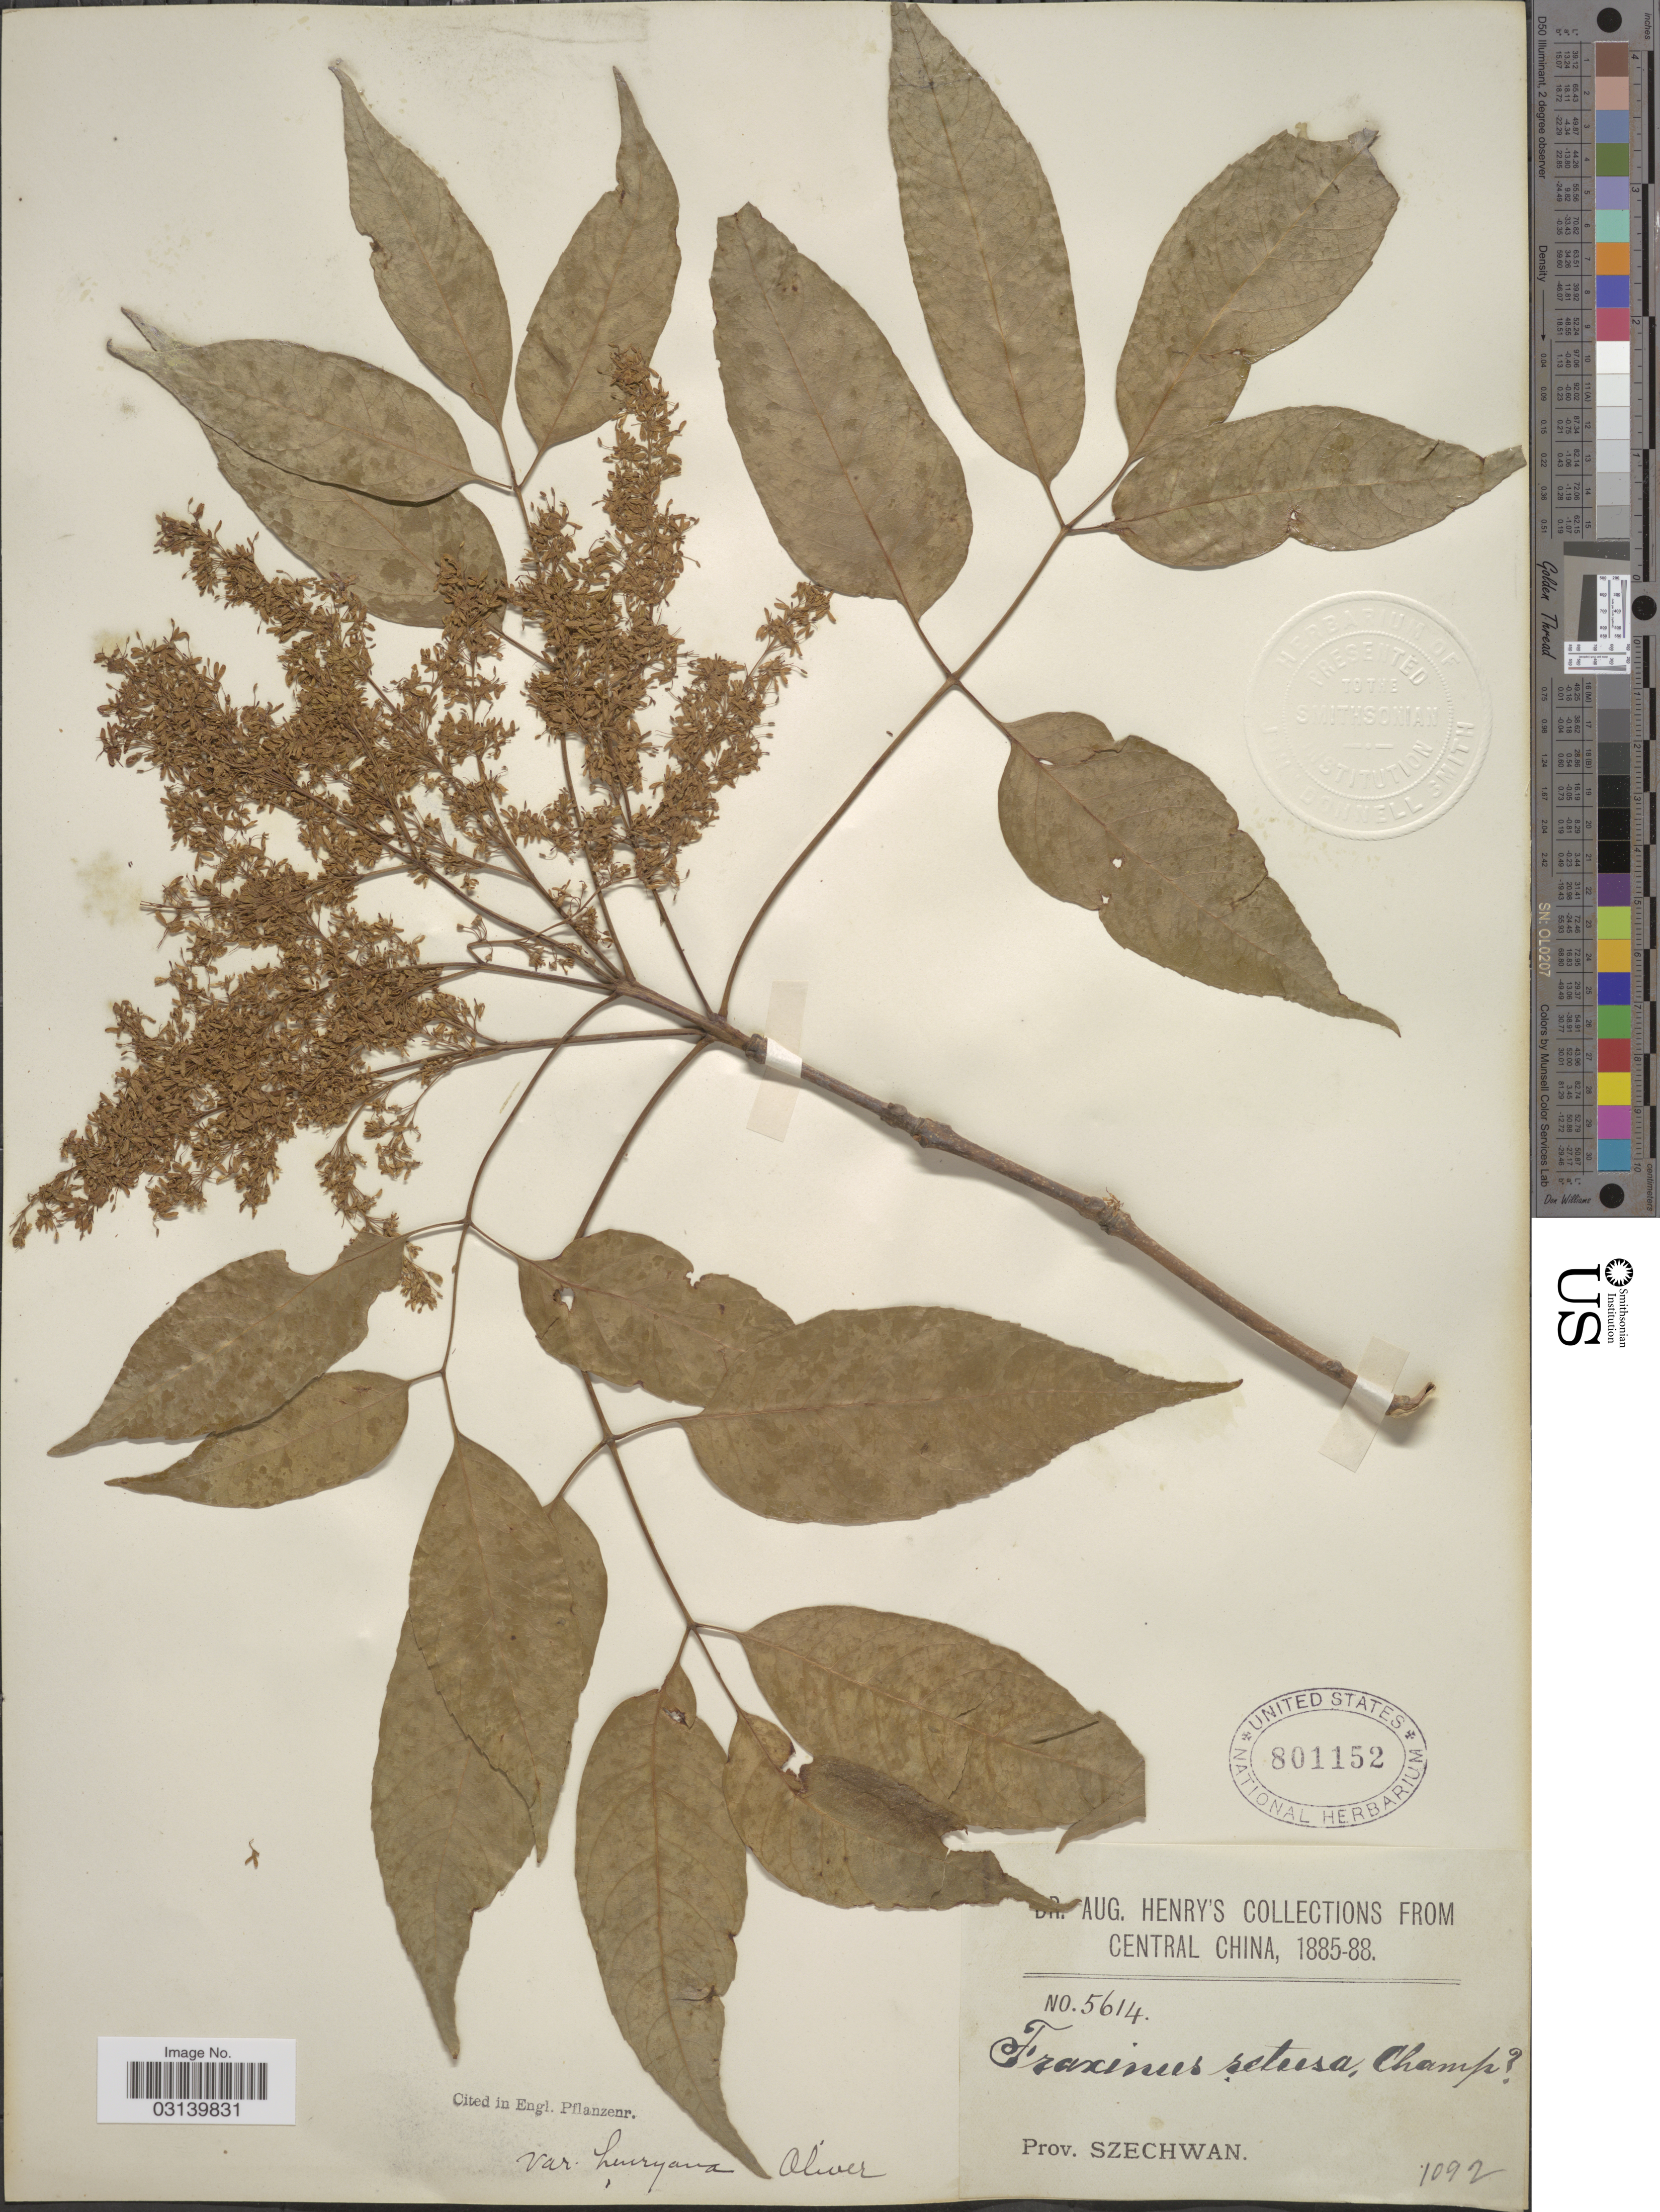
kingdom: Plantae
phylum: Tracheophyta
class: Magnoliopsida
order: Lamiales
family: Oleaceae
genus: Fraxinus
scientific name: Fraxinus championii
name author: Little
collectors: A. Henry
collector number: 5614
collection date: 1885/1888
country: China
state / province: Sichuan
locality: Central China. Prov. Szechwan.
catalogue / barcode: US 801152